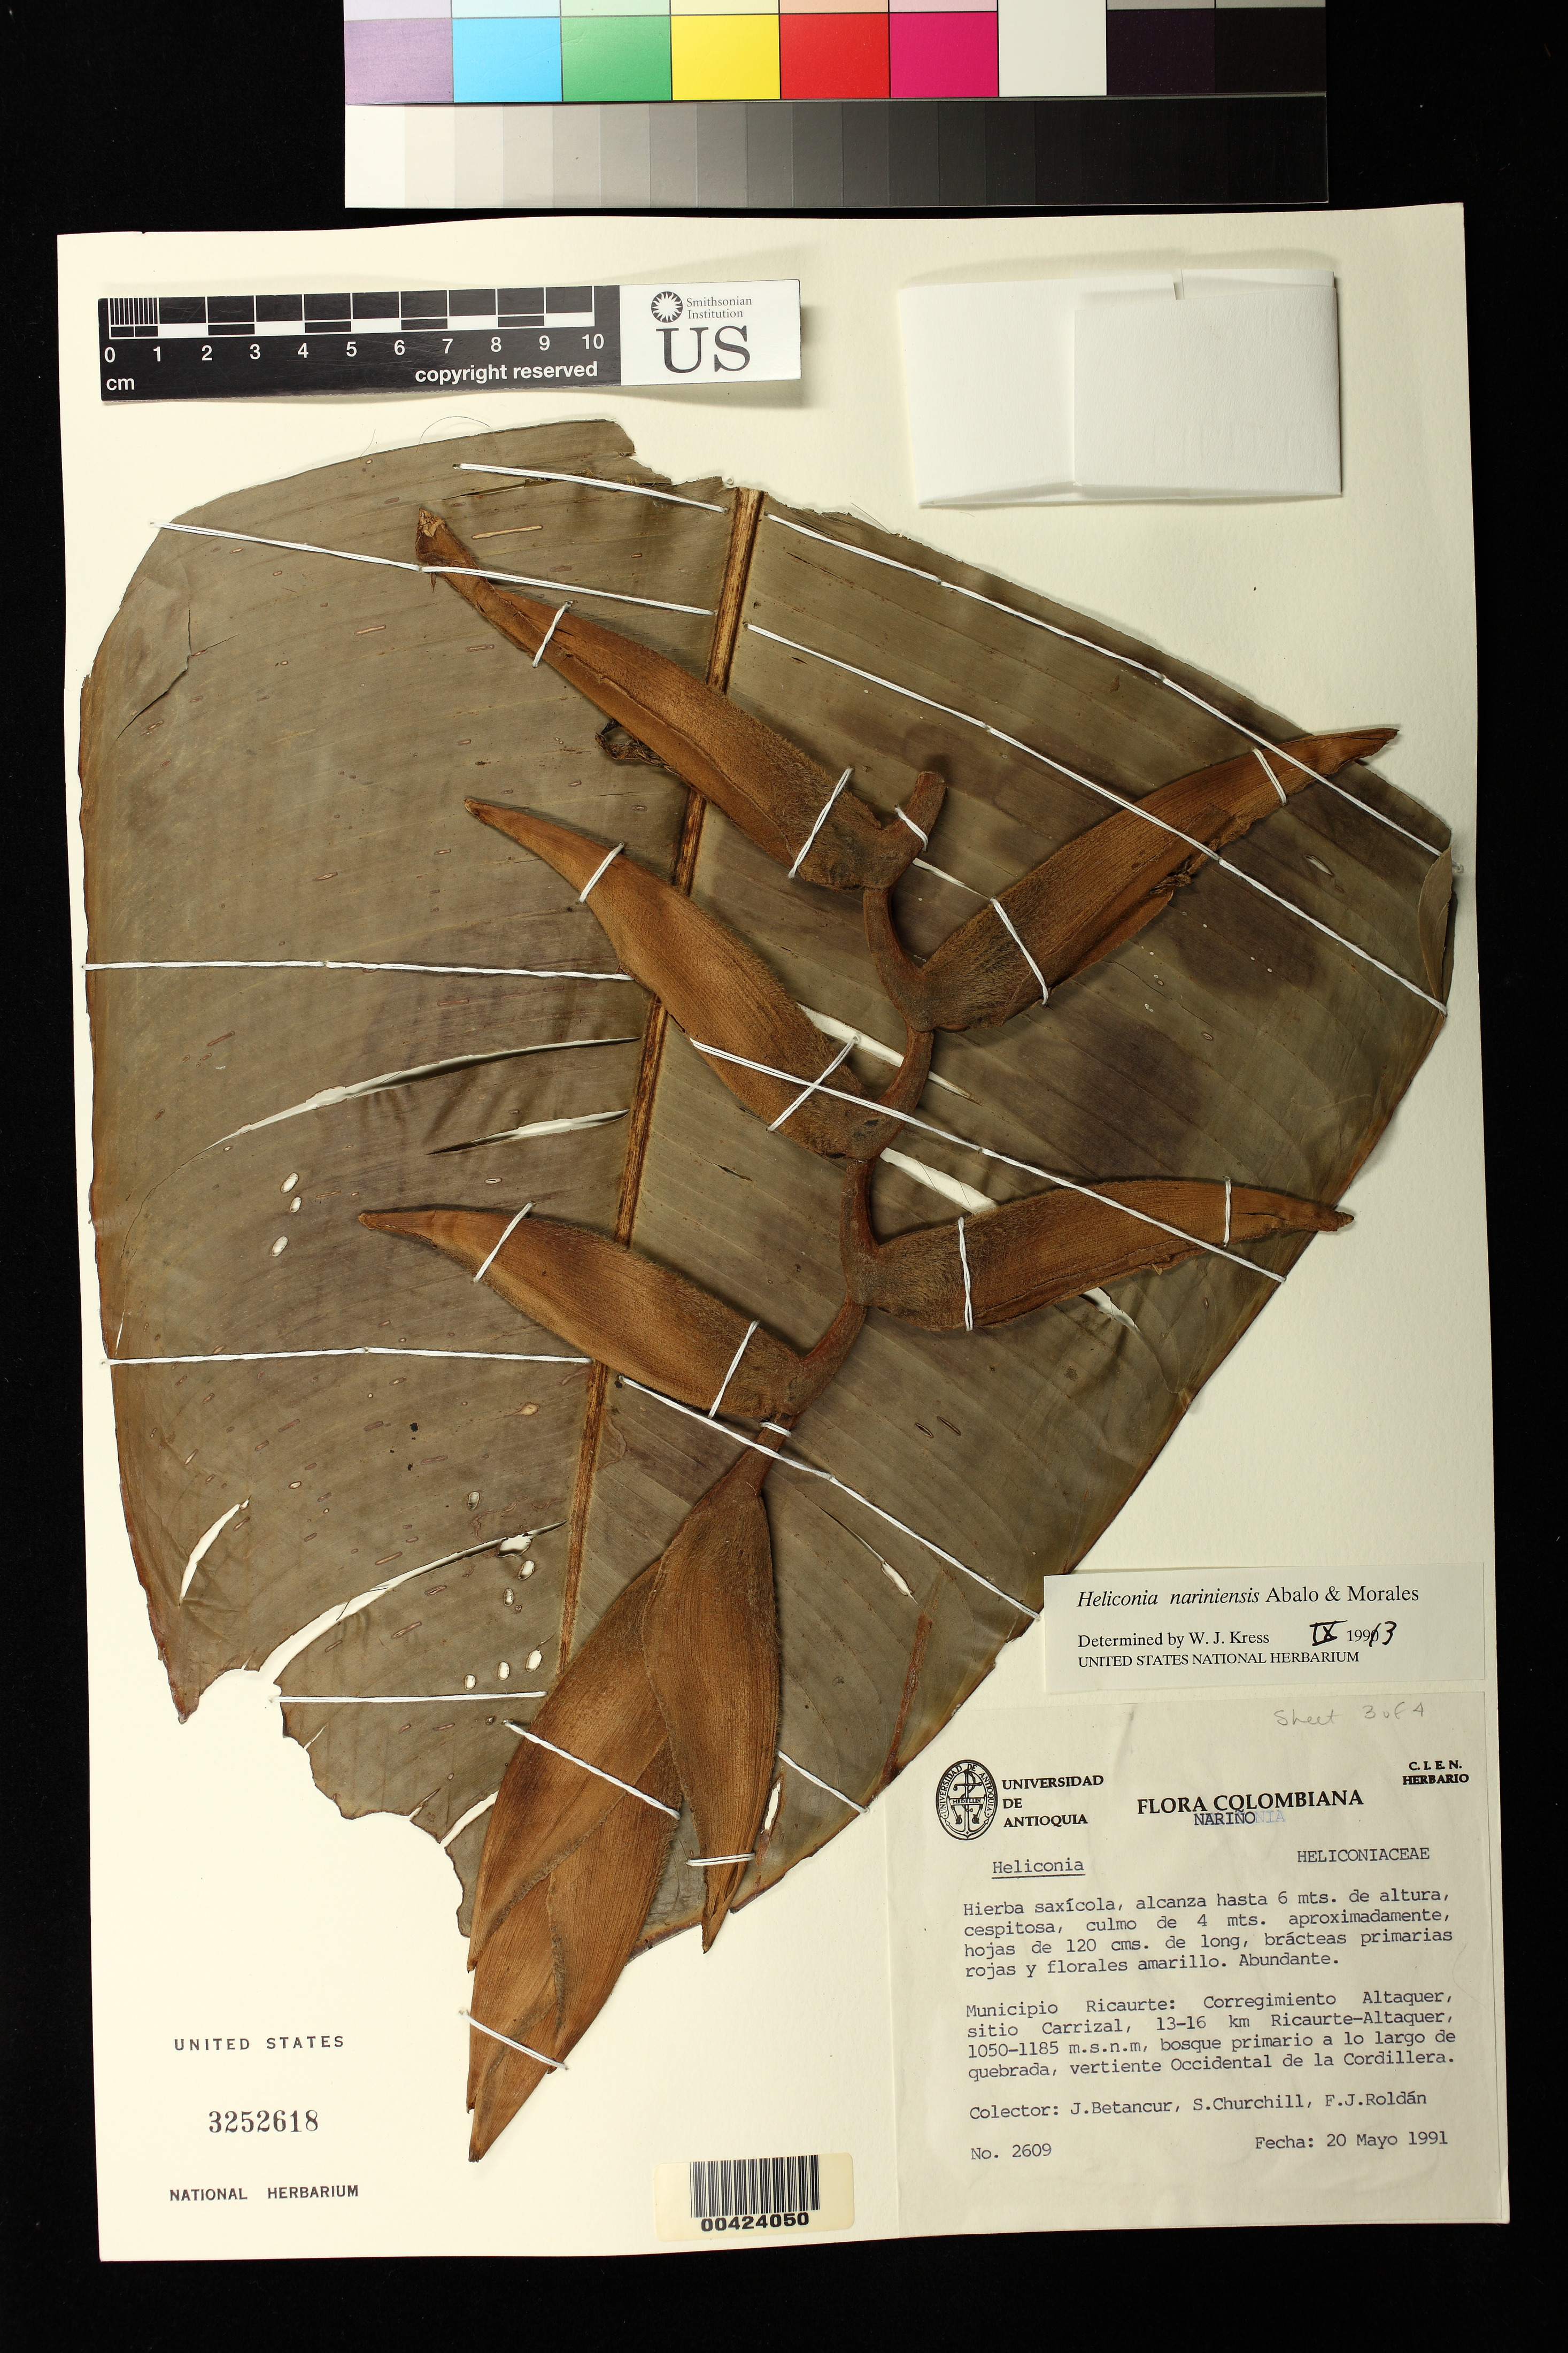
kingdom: Plantae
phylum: Tracheophyta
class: Liliopsida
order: Zingiberales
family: Heliconiaceae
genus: Heliconia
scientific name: Heliconia nariniensis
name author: Abalo & G. Morales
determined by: Kress, W. J., (US), Smithsonian Institution - National Museum of Natural History (UNITED STATES)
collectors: J. C. Betancur, S. Churchill & F. J. Roldán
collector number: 2609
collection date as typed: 20 May 1991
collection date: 1991-05-20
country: Colombia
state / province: Nariño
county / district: Ricaurte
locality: Corregimiento Altaquer, Sitio Carrizal, 13-16 km Ricaurte - Altaquer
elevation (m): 1050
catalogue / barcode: US 3252618